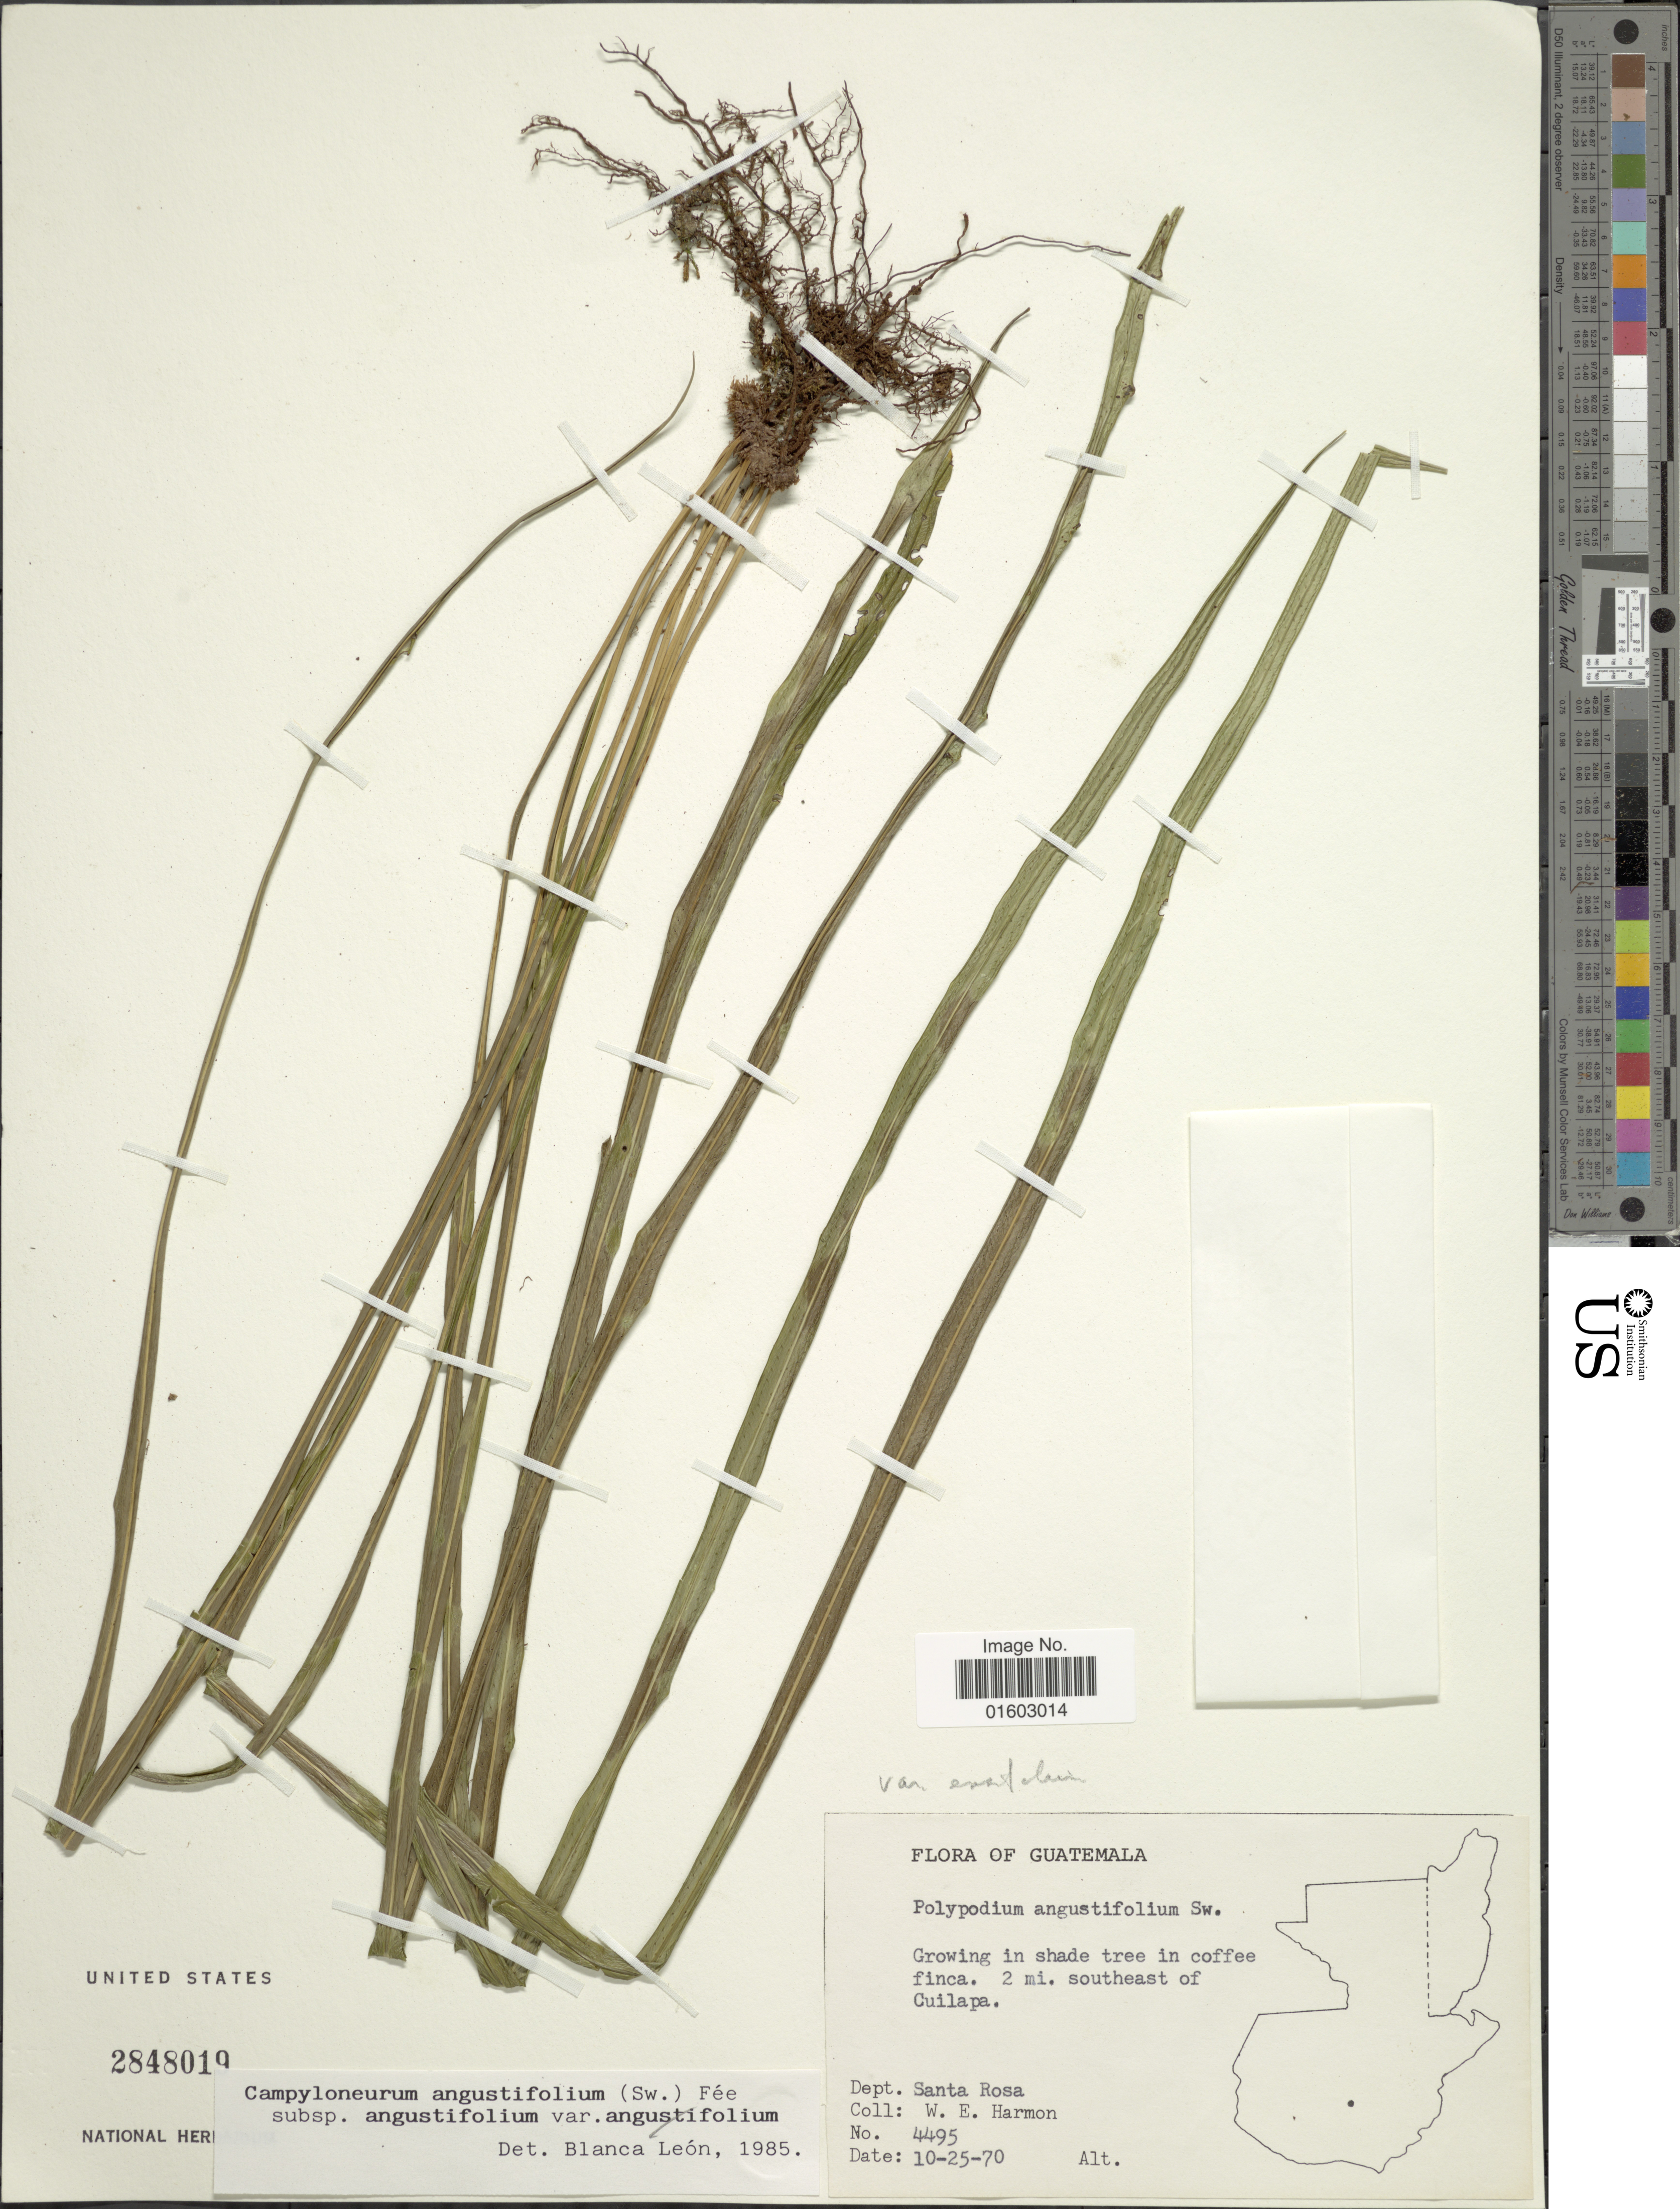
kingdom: Plantae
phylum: Tracheophyta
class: Polypodiopsida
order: Polypodiales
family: Polypodiaceae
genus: Campyloneurum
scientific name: Campyloneurum ensifolium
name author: (Willd.) J. Sm.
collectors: W. E. Harmon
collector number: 4495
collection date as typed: Transcribed d/m/y: 25/10/70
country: Guatemala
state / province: Santa Rosa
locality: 2 mi. southeast of Cuilapa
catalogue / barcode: US 2848019